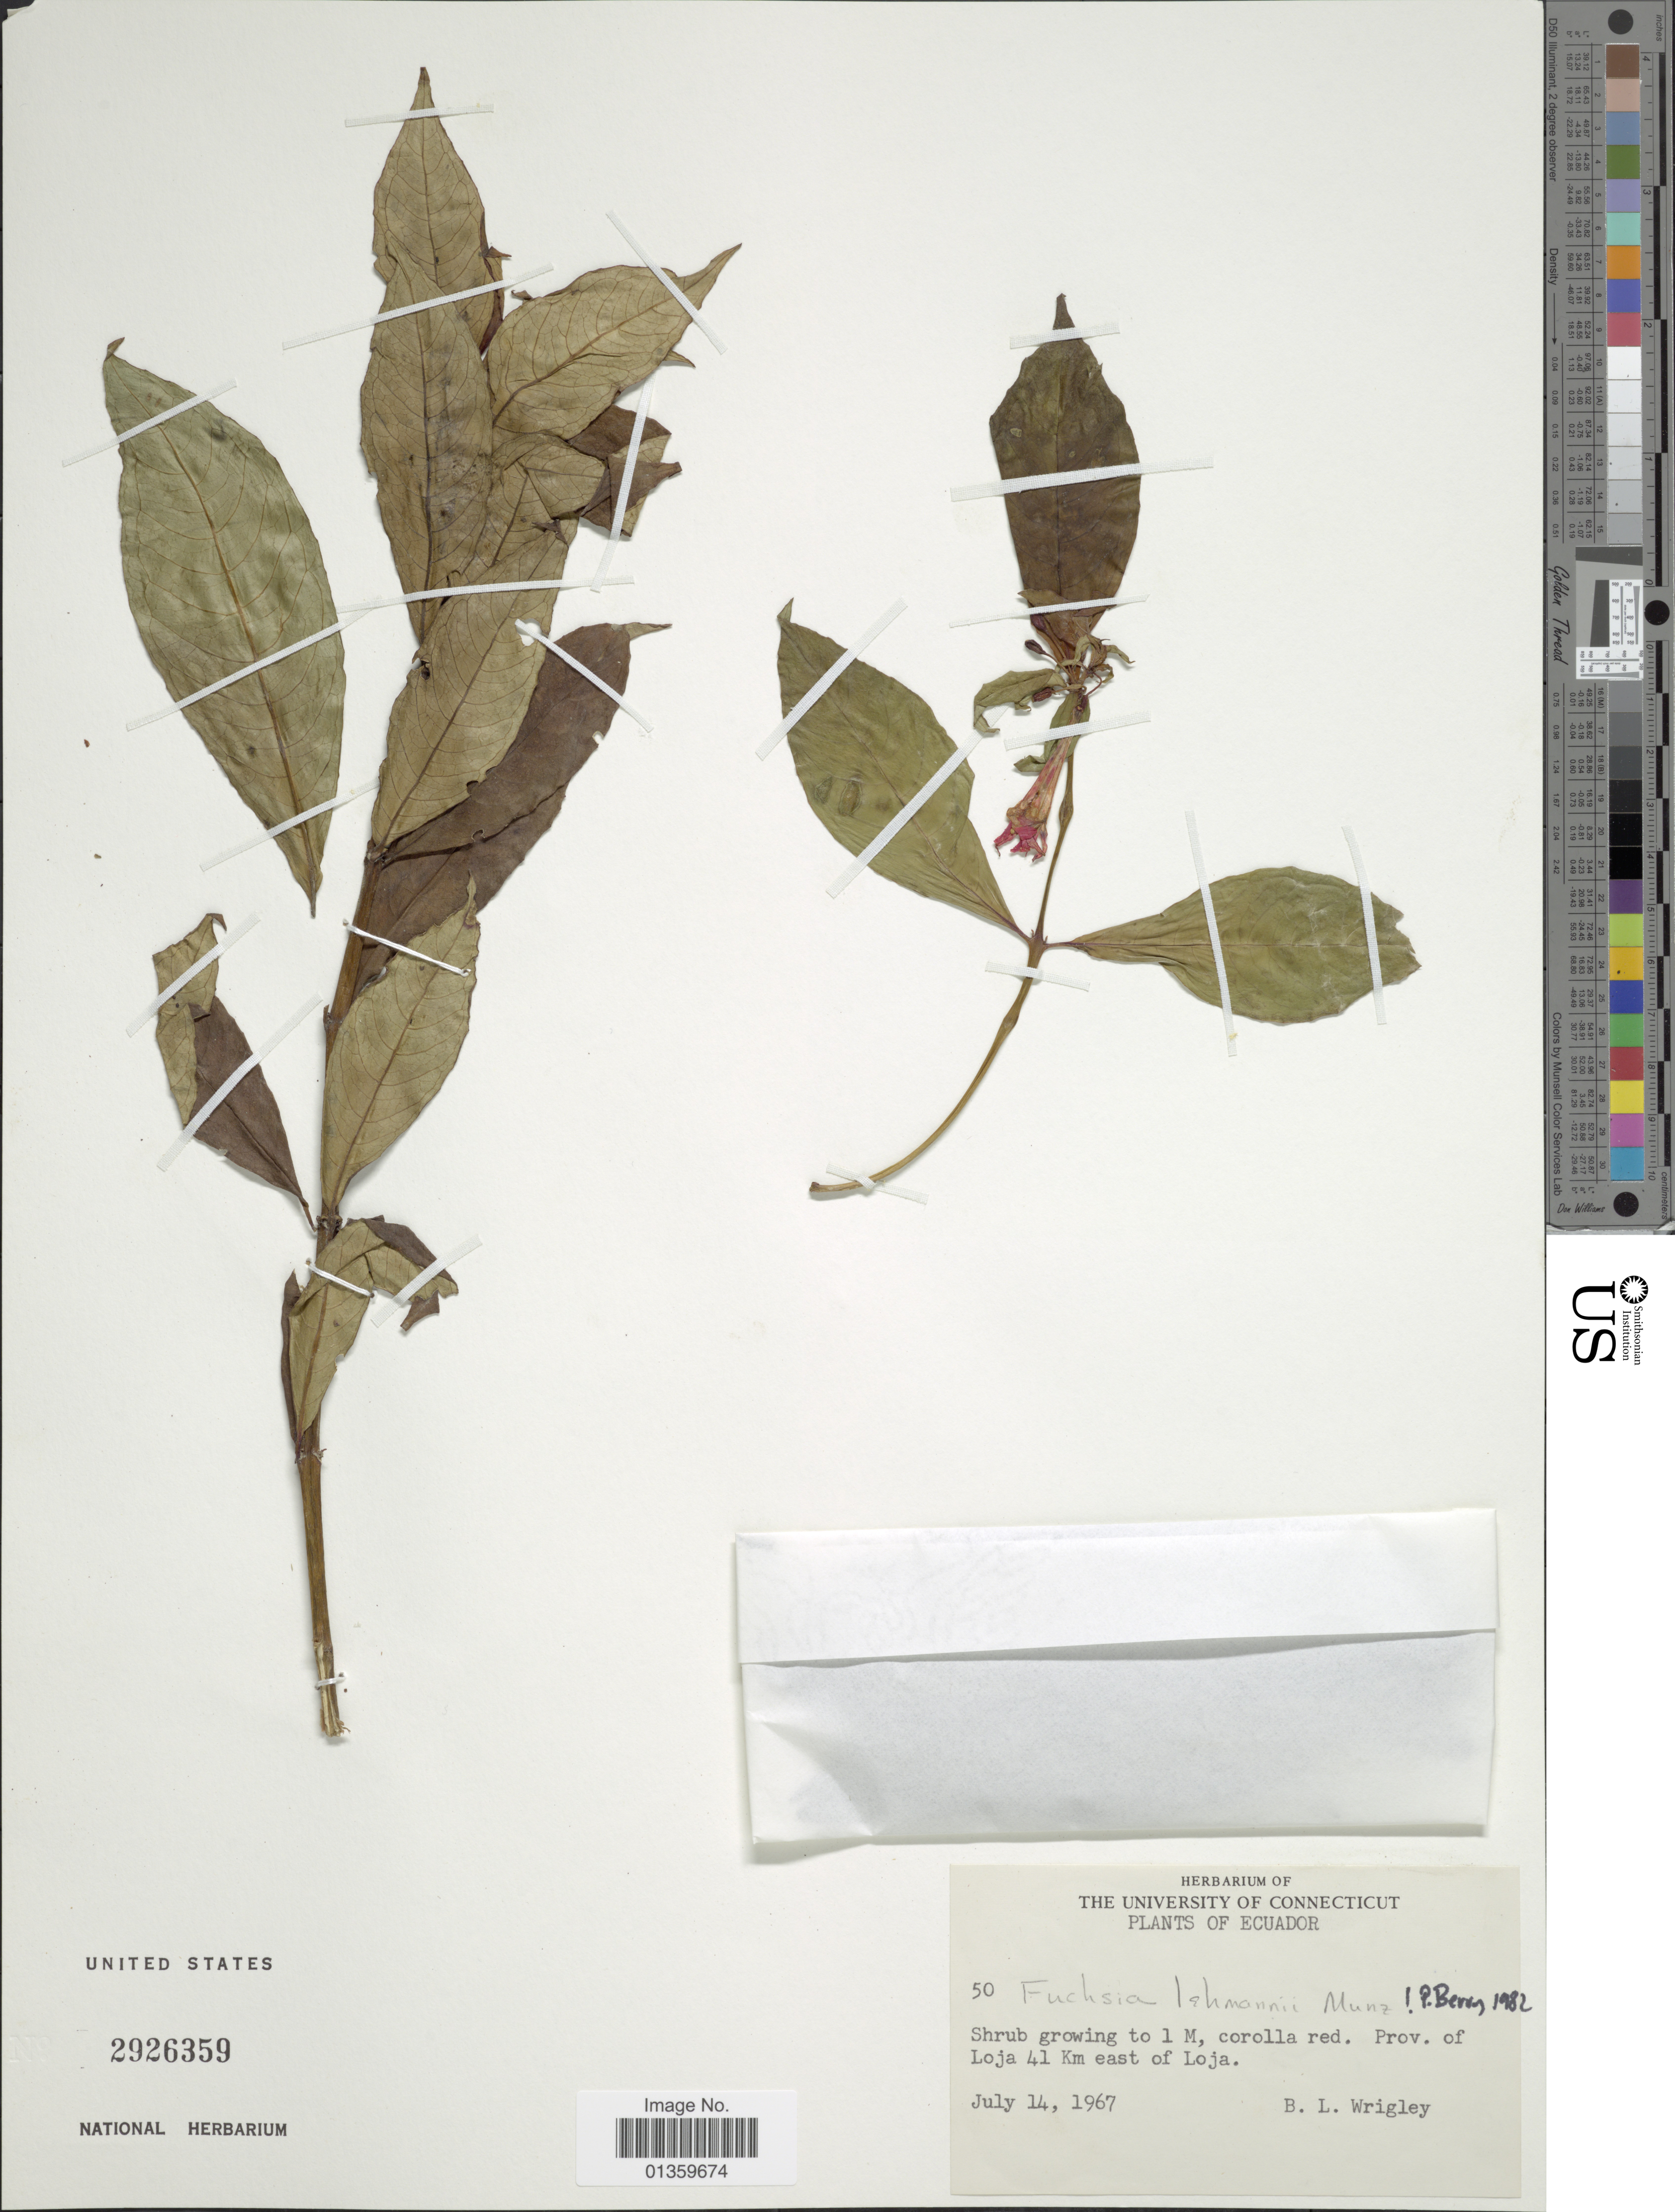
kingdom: Plantae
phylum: Tracheophyta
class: Magnoliopsida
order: Myrtales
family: Onagraceae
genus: Fuchsia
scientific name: Fuchsia lehmannii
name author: Munz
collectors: B. L. Wrigley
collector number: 50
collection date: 1967-07-14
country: Ecuador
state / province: Loja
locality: Prov. of Loja 41 Km east of Loja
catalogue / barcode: US 2926359